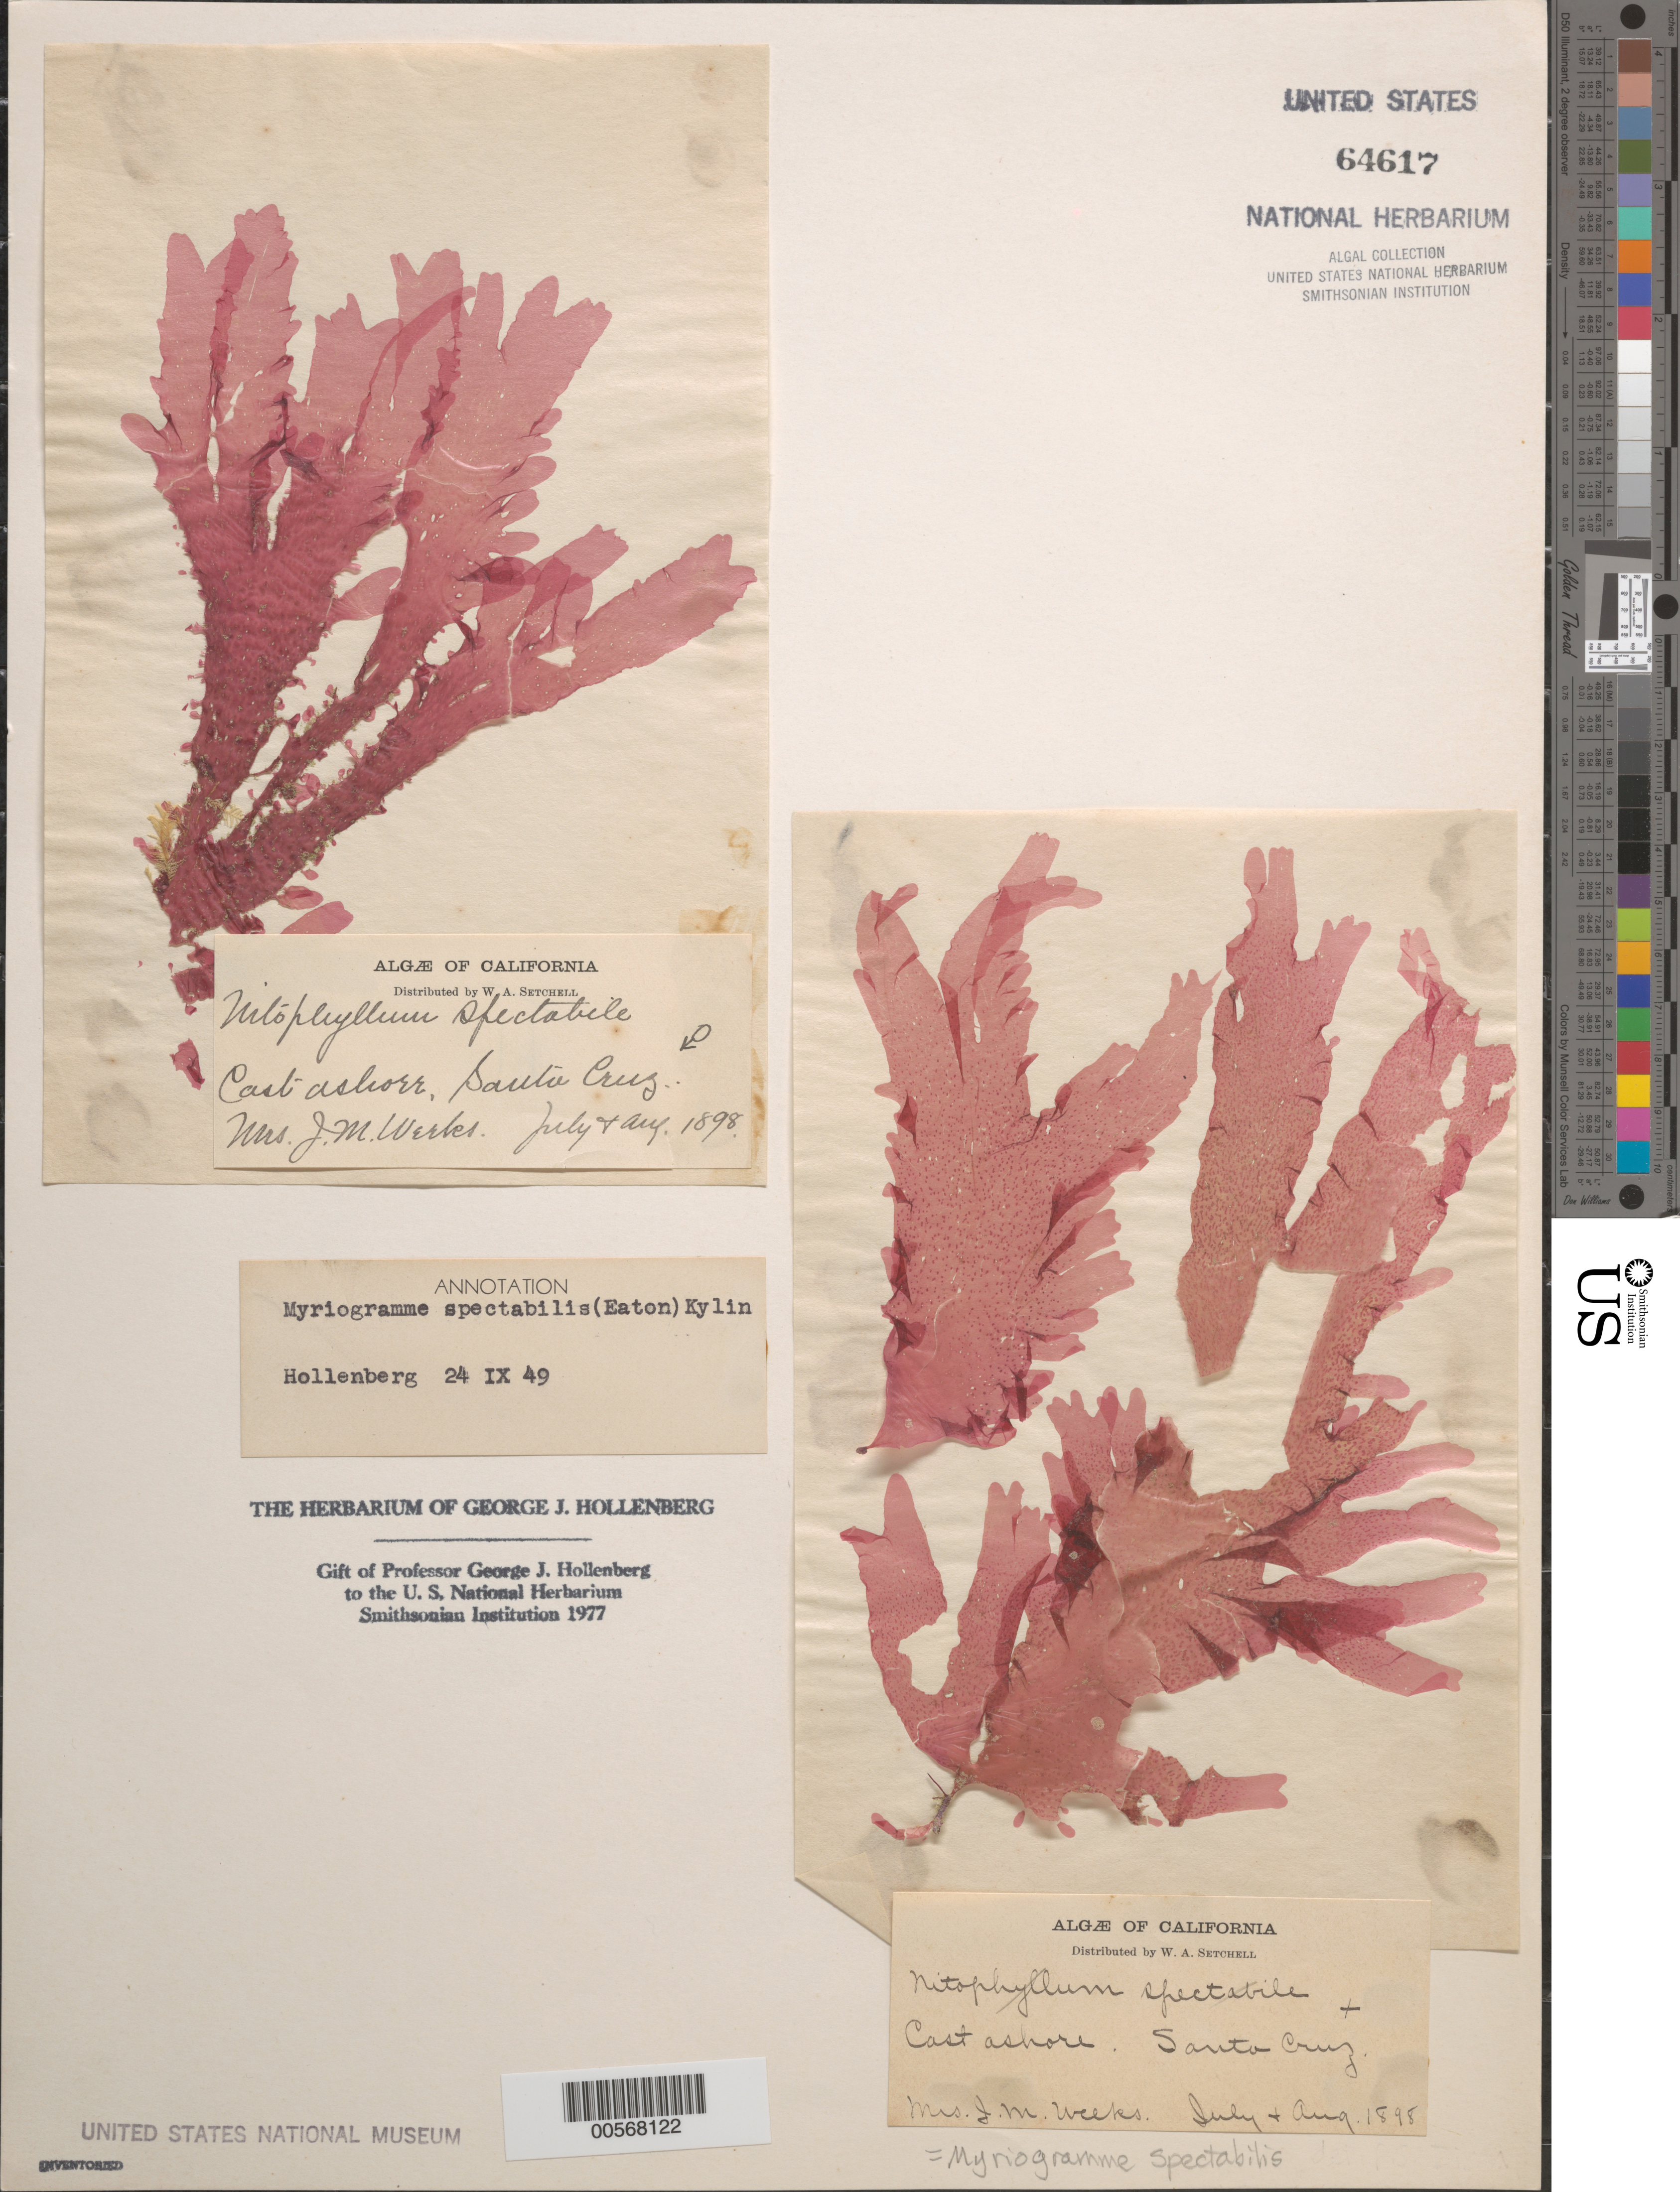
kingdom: Plantae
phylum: Rhodophyta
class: Florideophyceae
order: Ceramiales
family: Delesseriaceae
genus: Myriogramme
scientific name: Myriogramme spectabilis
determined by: Hollenberg, George J.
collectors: Mrs. J. Weeks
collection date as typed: Jul 1898 AND -- Aug 1898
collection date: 1898-07,1898-08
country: United States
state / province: California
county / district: Santa Cruz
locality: Santa Cruz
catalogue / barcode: US 64617